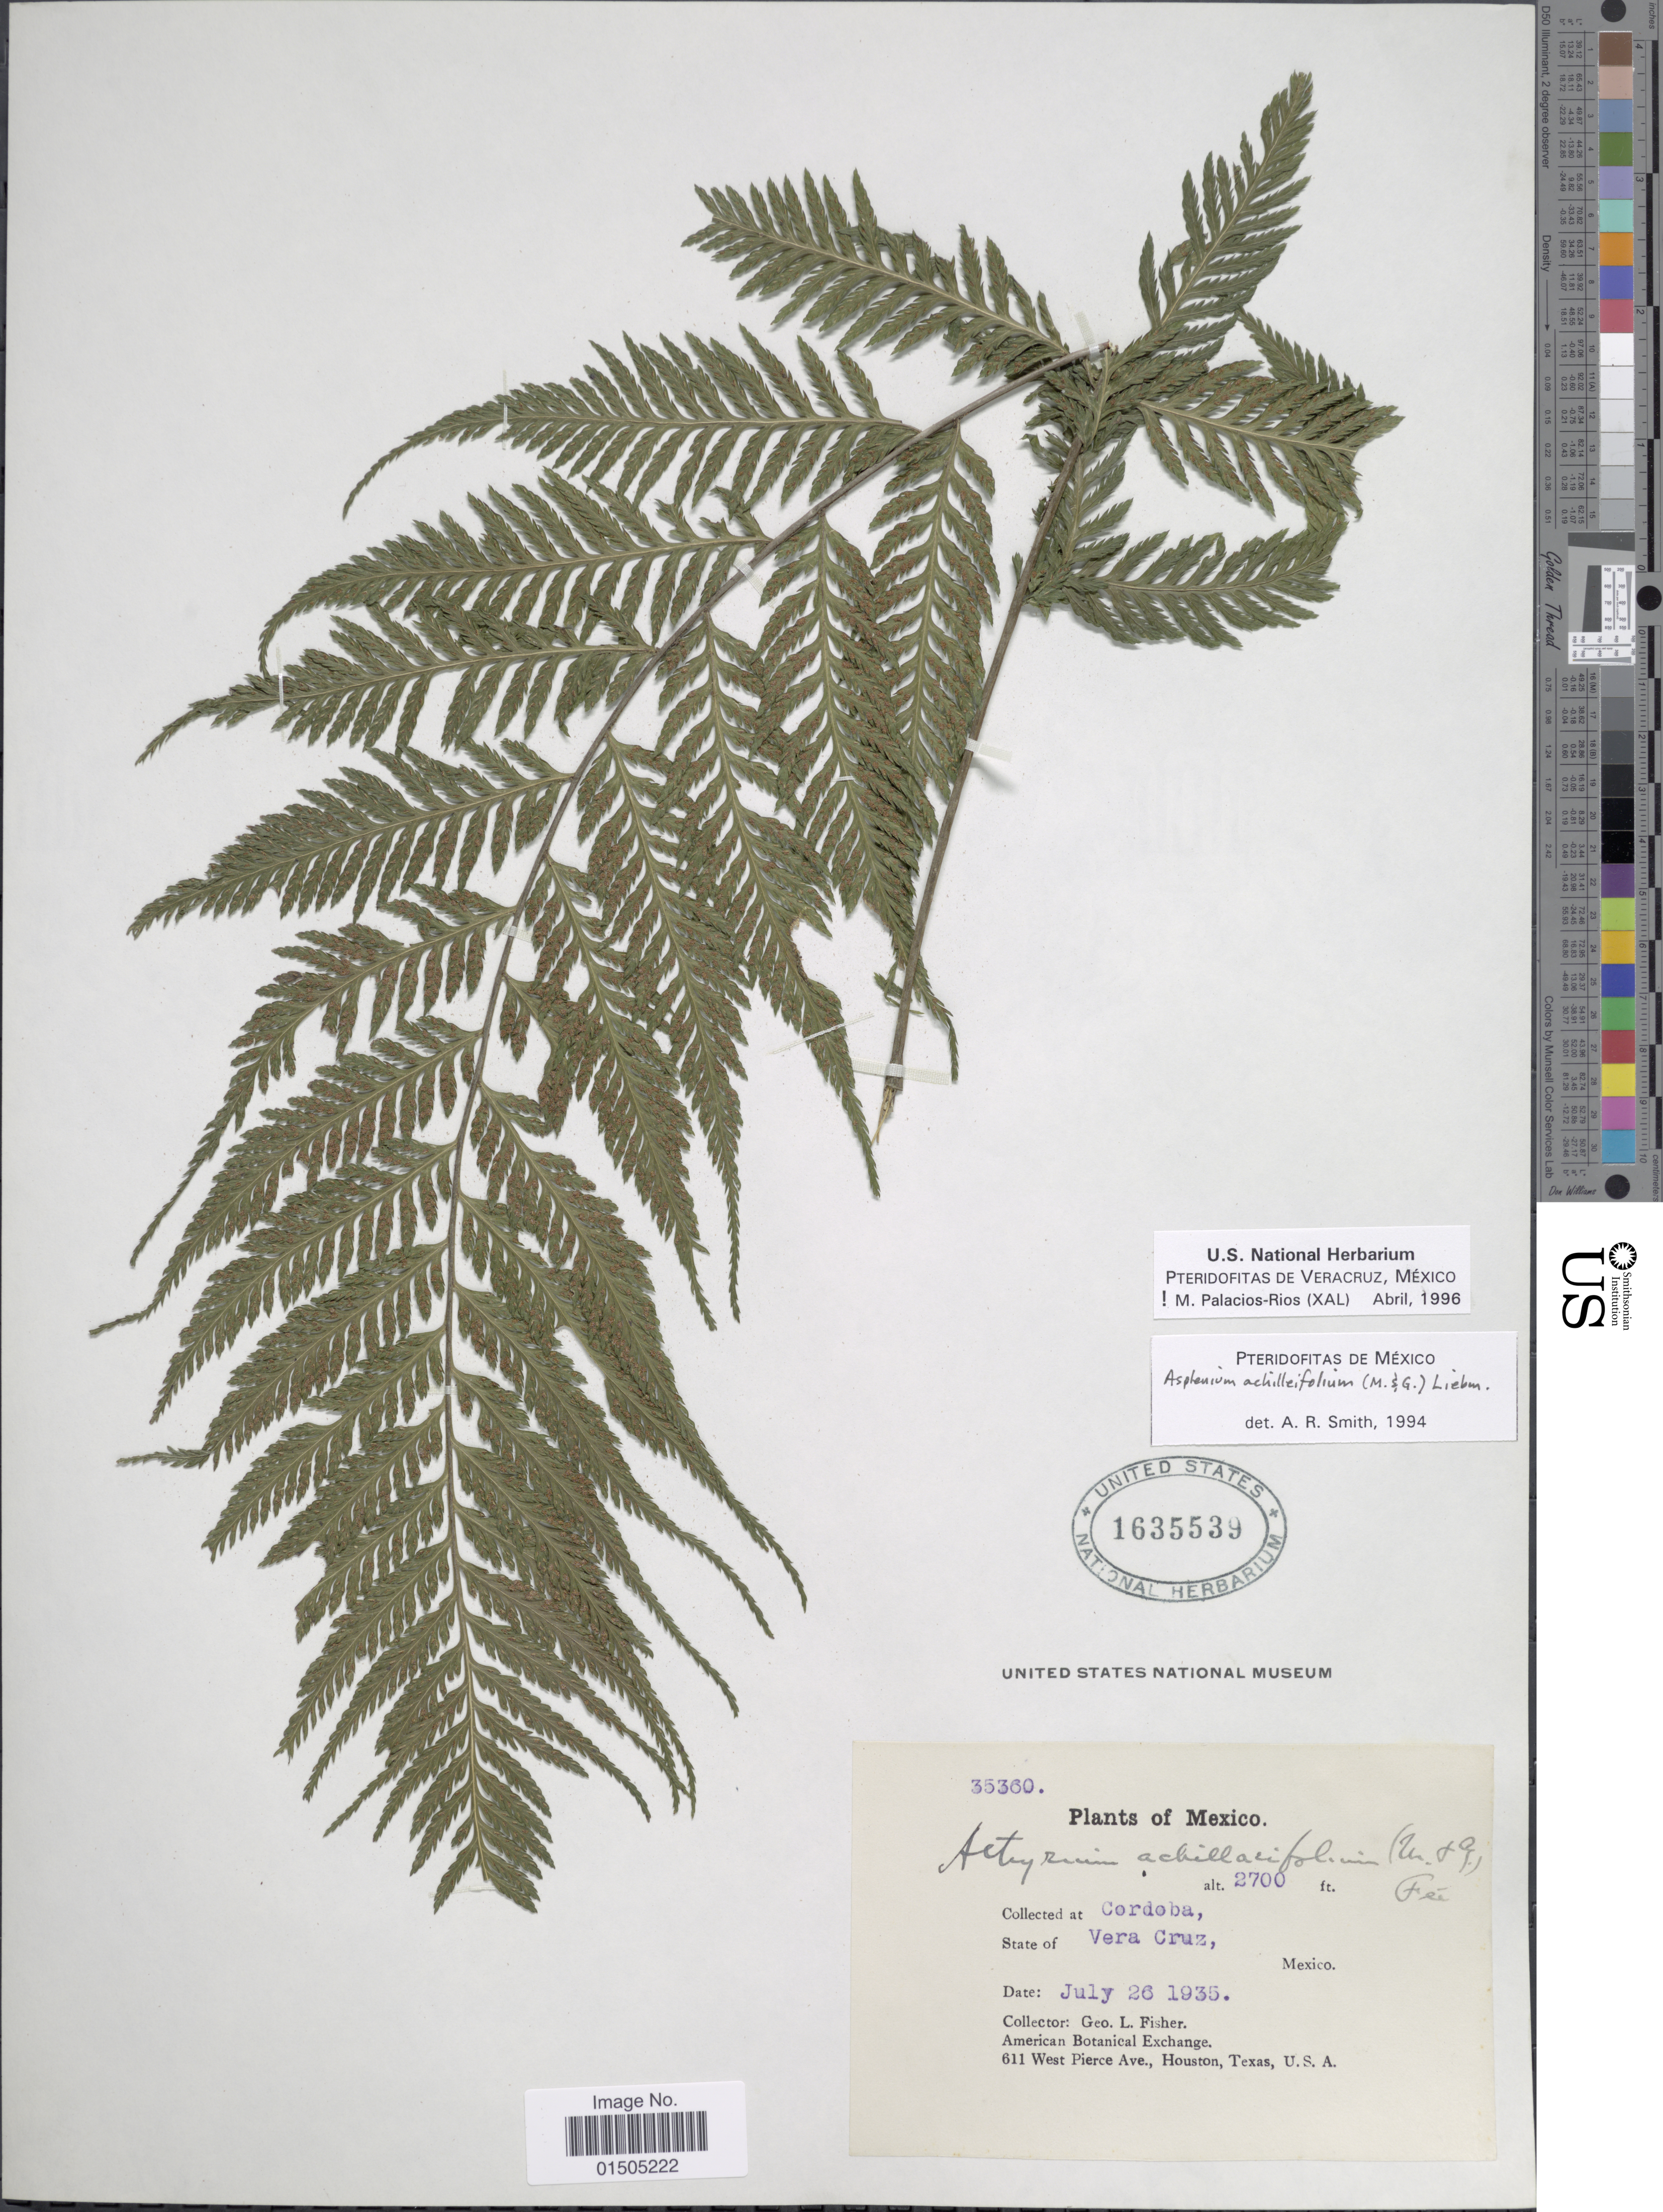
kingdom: Plantae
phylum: Tracheophyta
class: Polypodiopsida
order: Polypodiales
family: Aspleniaceae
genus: Asplenium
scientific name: Asplenium achilleifolium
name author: (M. Martens & Galeotti) Liebm.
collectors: G. L. Fisher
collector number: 35360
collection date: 1935-07-26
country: Mexico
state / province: Veracruz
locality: Cordoba.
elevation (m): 823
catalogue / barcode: US 1635539